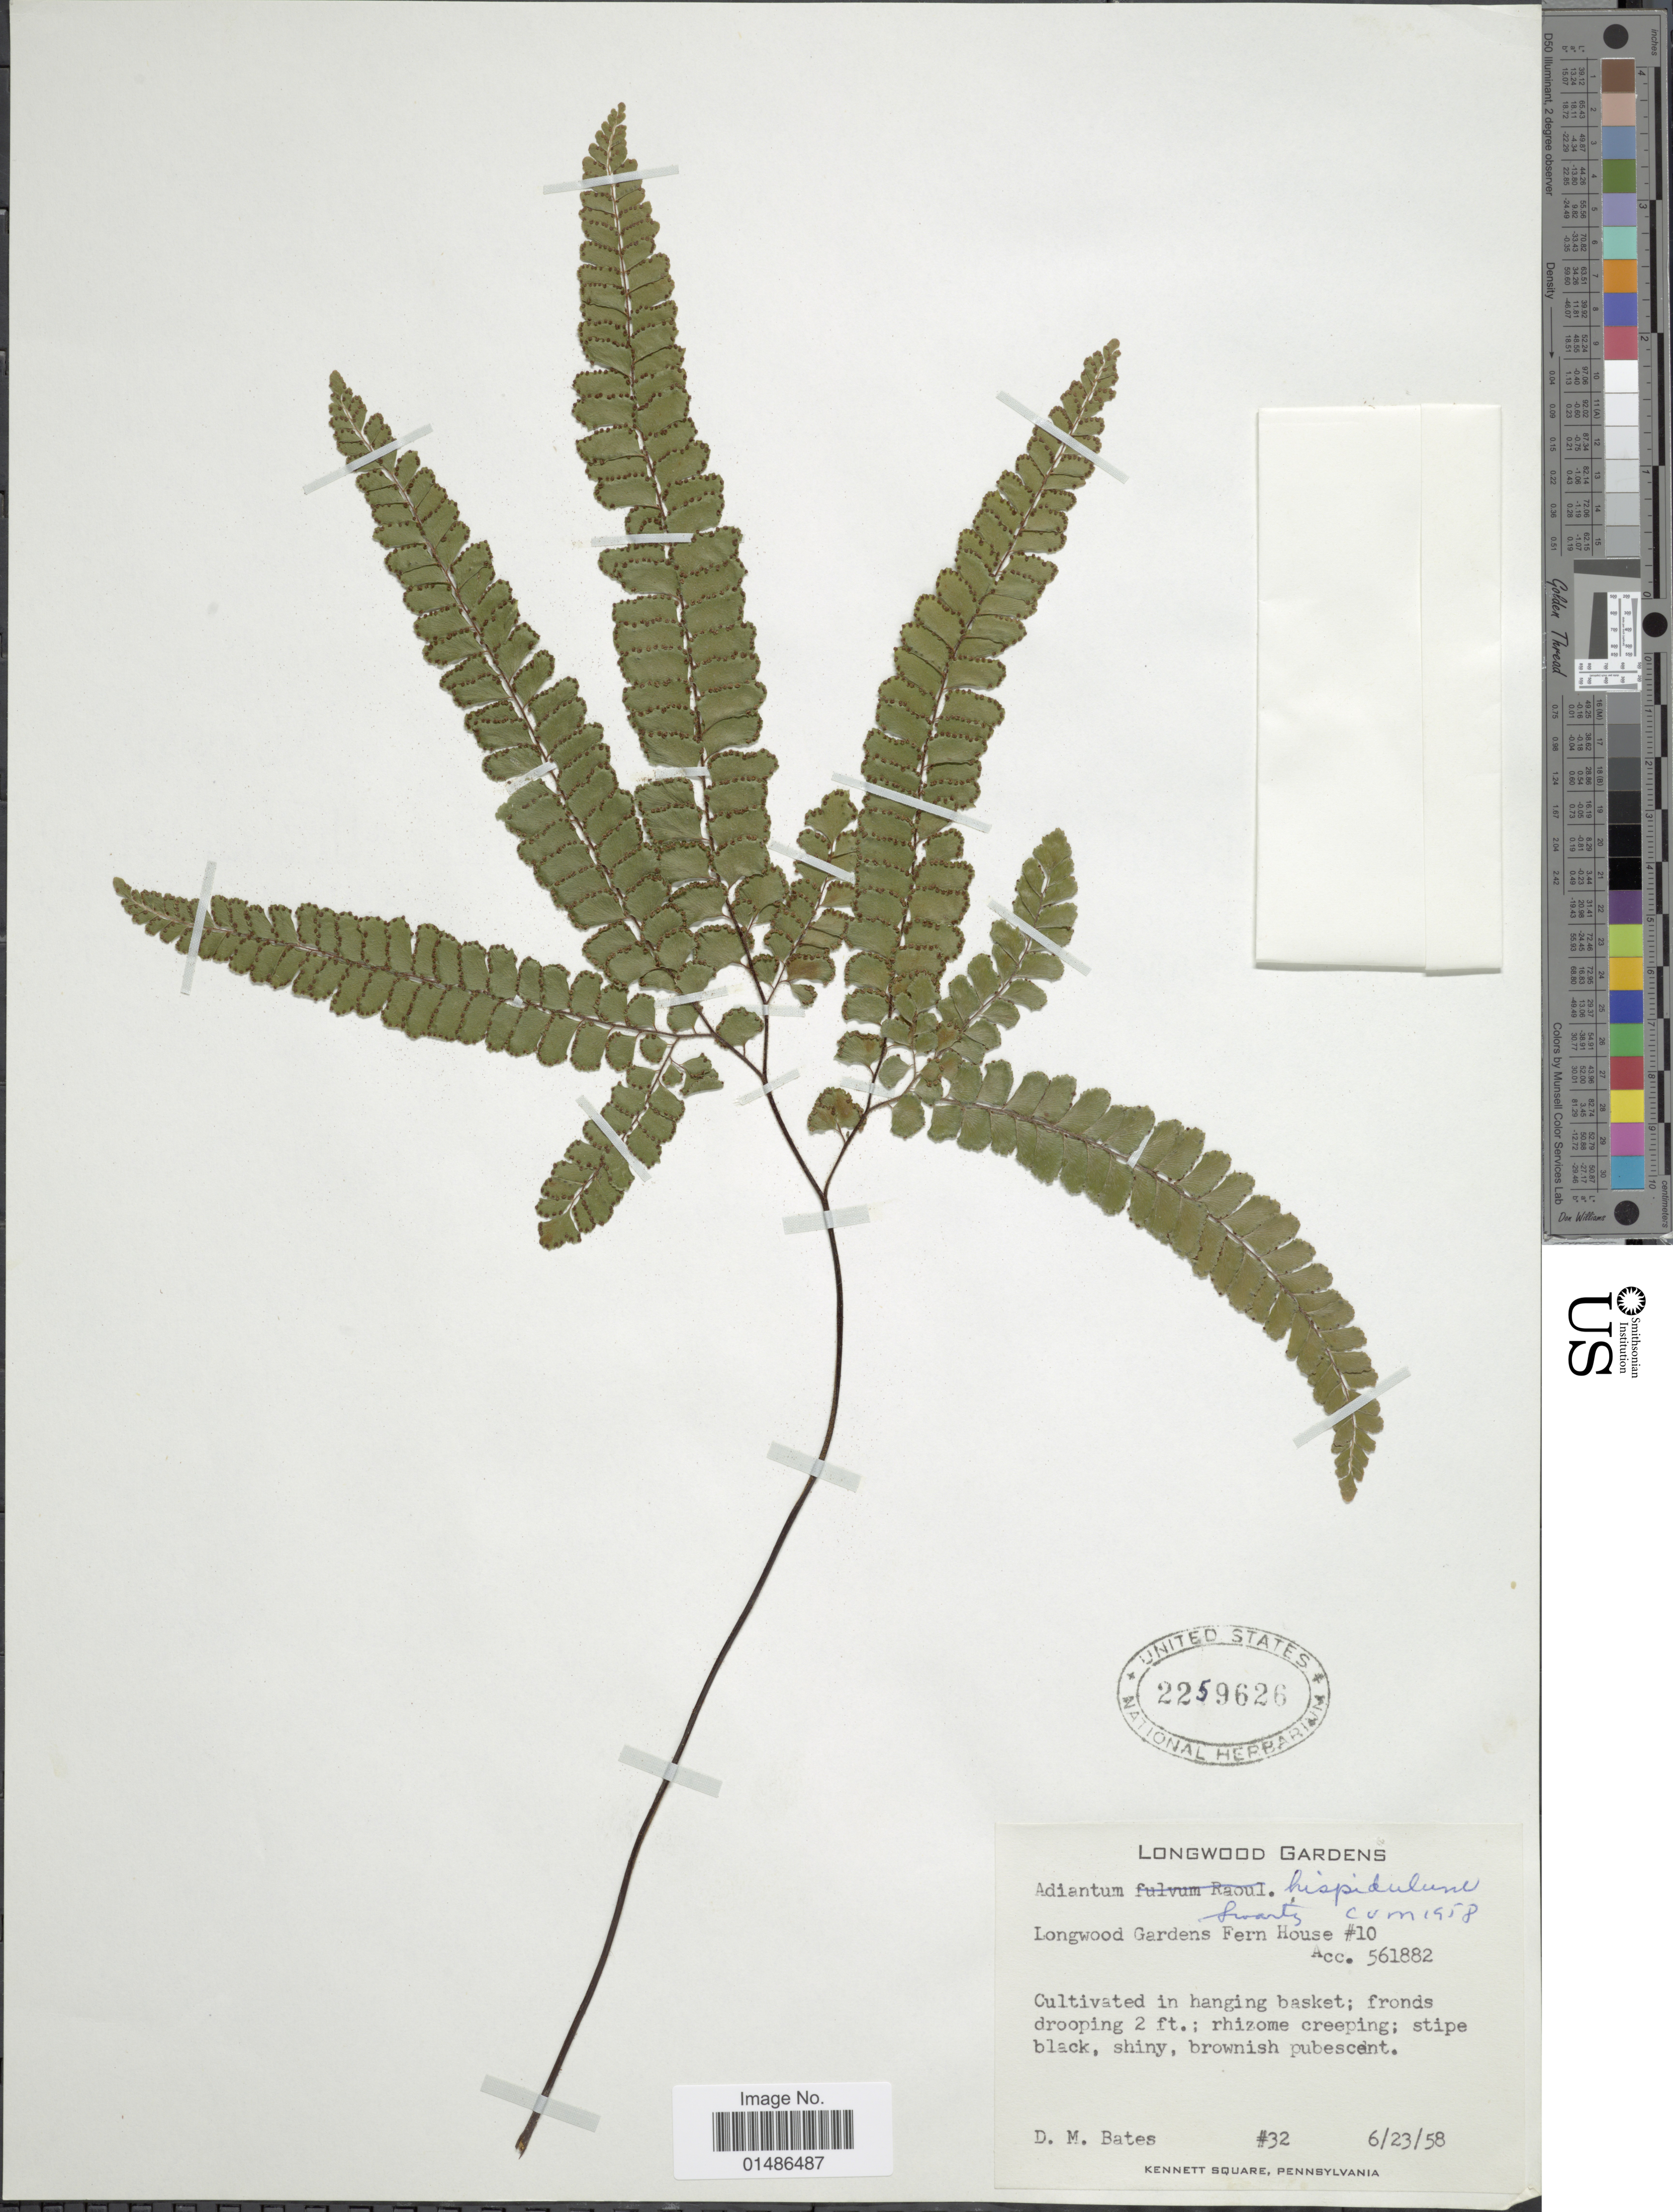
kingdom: Plantae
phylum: Tracheophyta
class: Polypodiopsida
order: Polypodiales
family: Pteridaceae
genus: Adiantum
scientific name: Adiantum hispidulum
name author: Sw.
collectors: D. M. Bates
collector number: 32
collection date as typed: Transcribed d/m/y: 23/6/58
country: United States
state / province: Pennsylvania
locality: Longwood Gardens Fern House #10, Acc. 561882.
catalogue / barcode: US 2259626